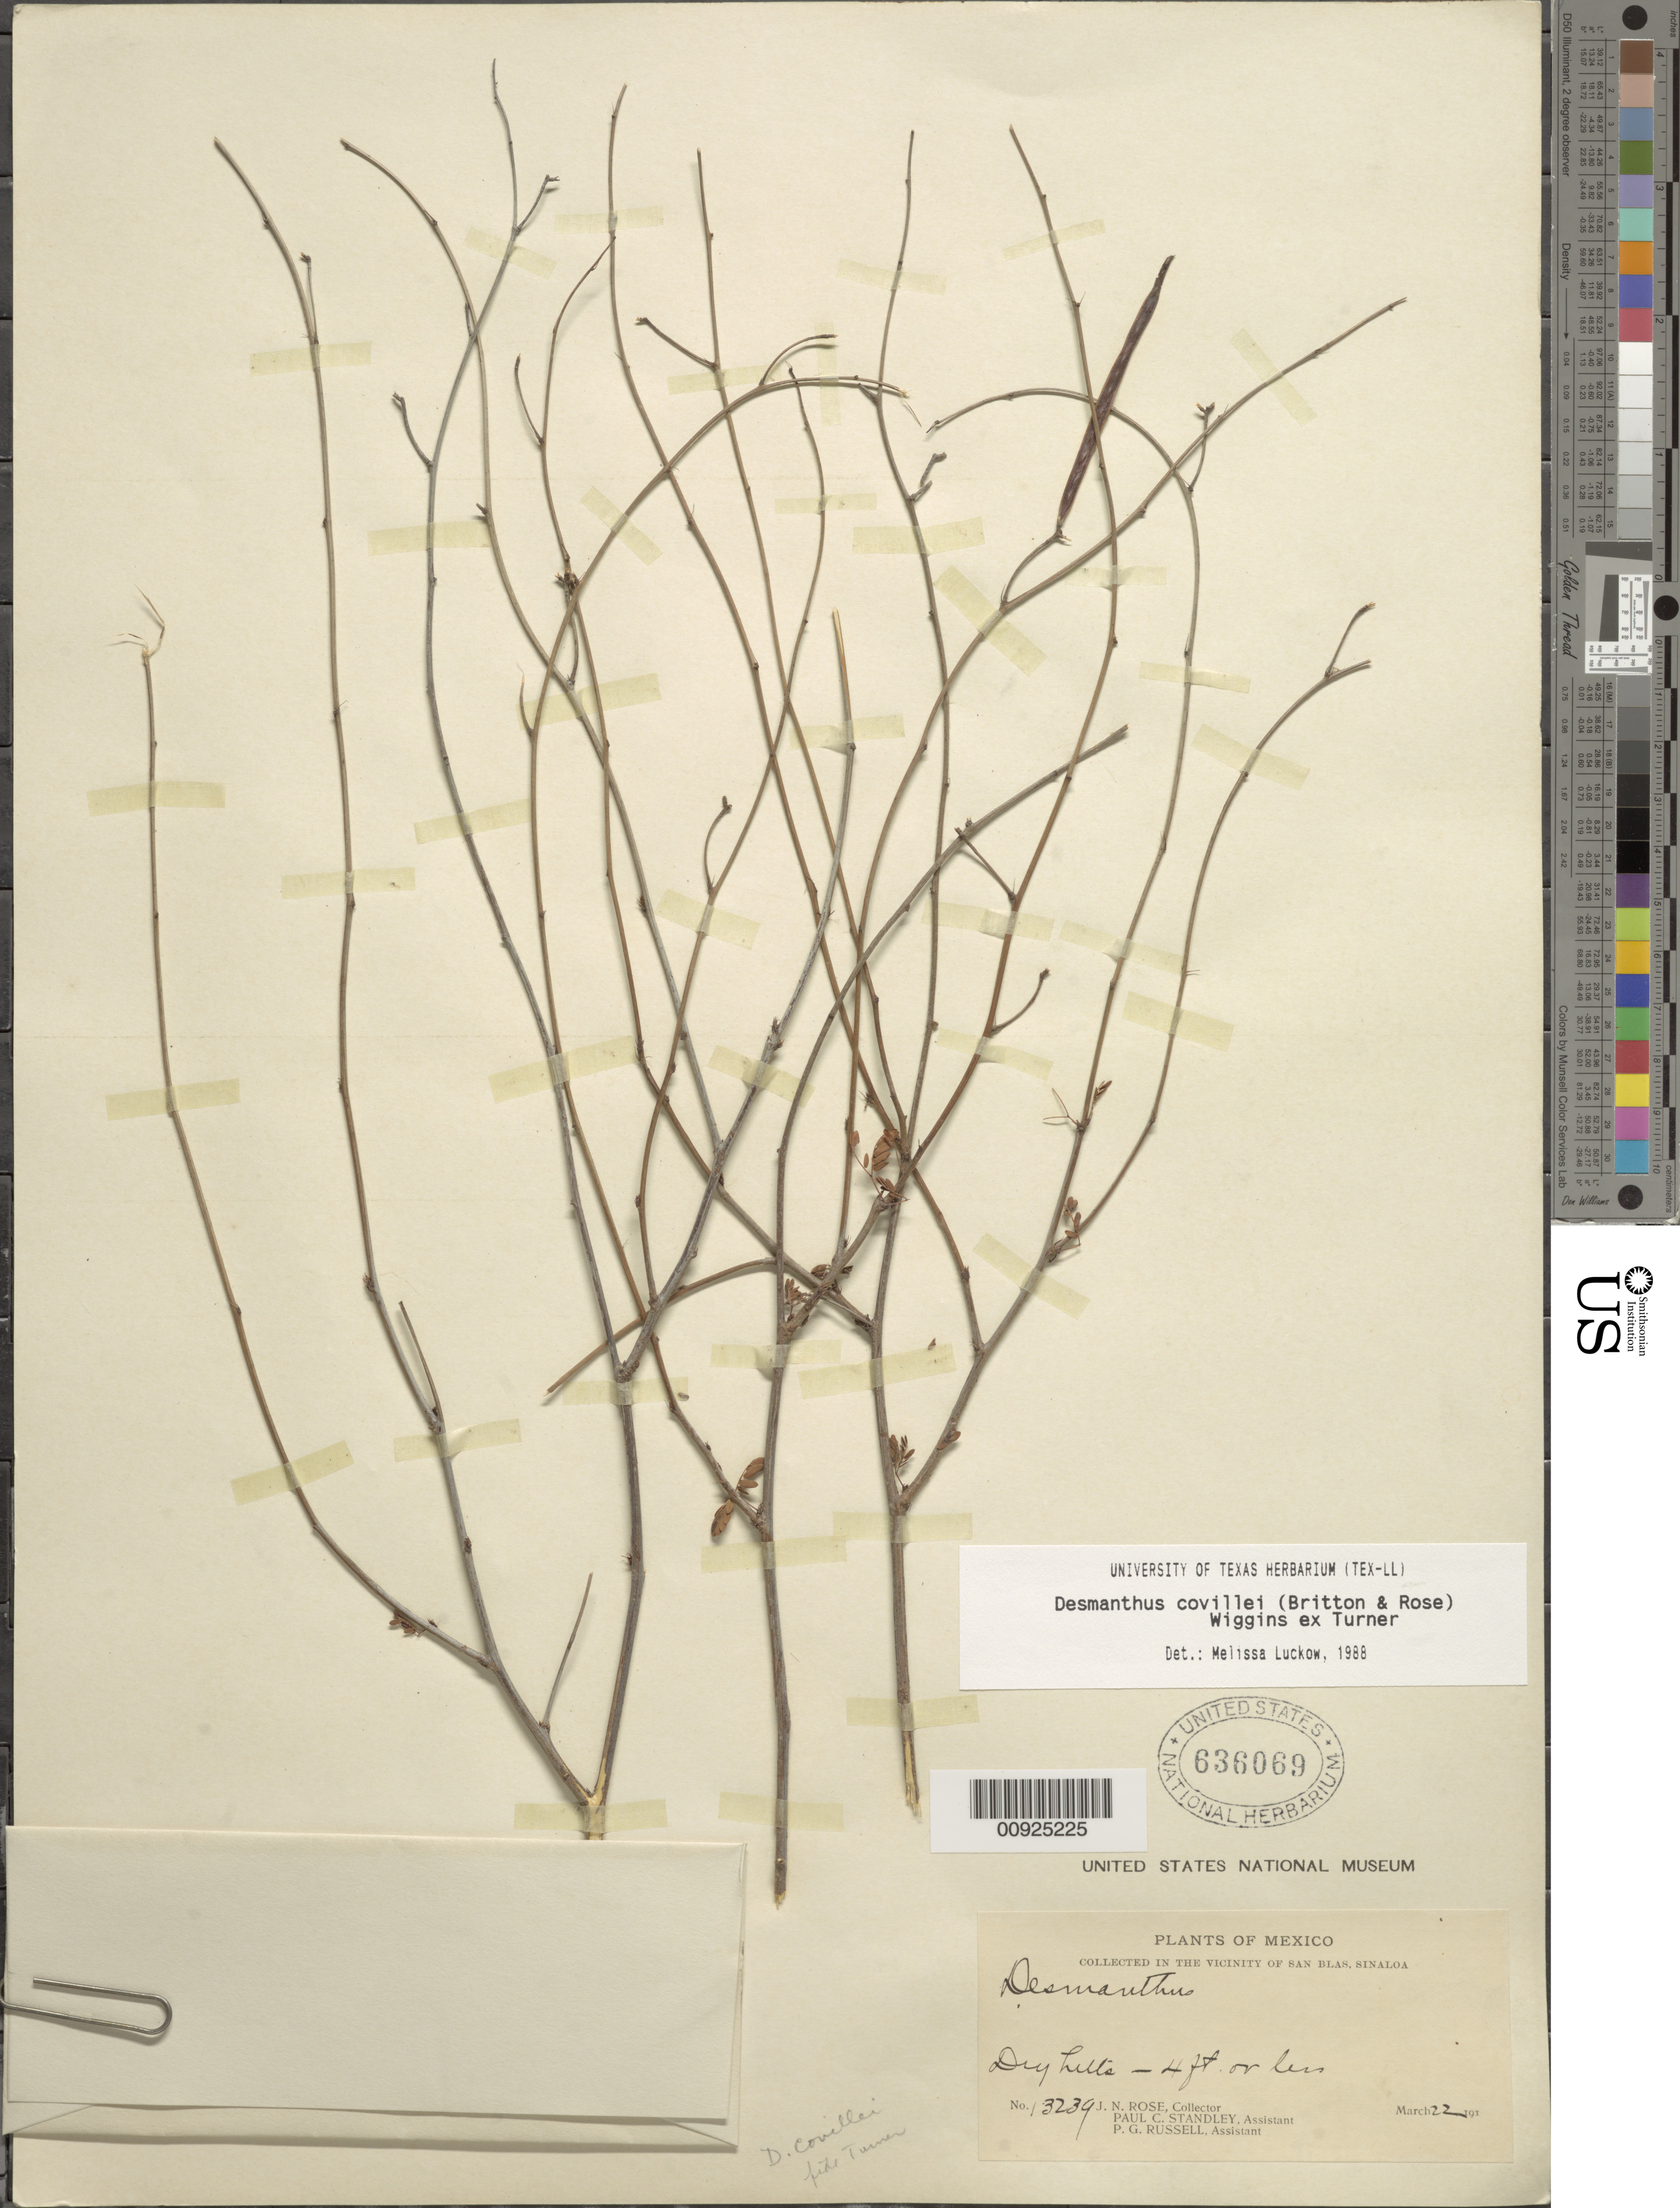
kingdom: Plantae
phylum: Tracheophyta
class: Magnoliopsida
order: Fabales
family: Fabaceae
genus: Desmanthus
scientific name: Desmanthus covillei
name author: (Britton) Wiggins ex B.L. Turner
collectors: J. N. Rose, P. C. Standley & P. G. Russell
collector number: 13239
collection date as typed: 22 Mar 191-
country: Mexico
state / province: Sinaloa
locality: In the vicinity of San Blas, Sinaloa.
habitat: Dry hills.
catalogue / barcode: US 636069